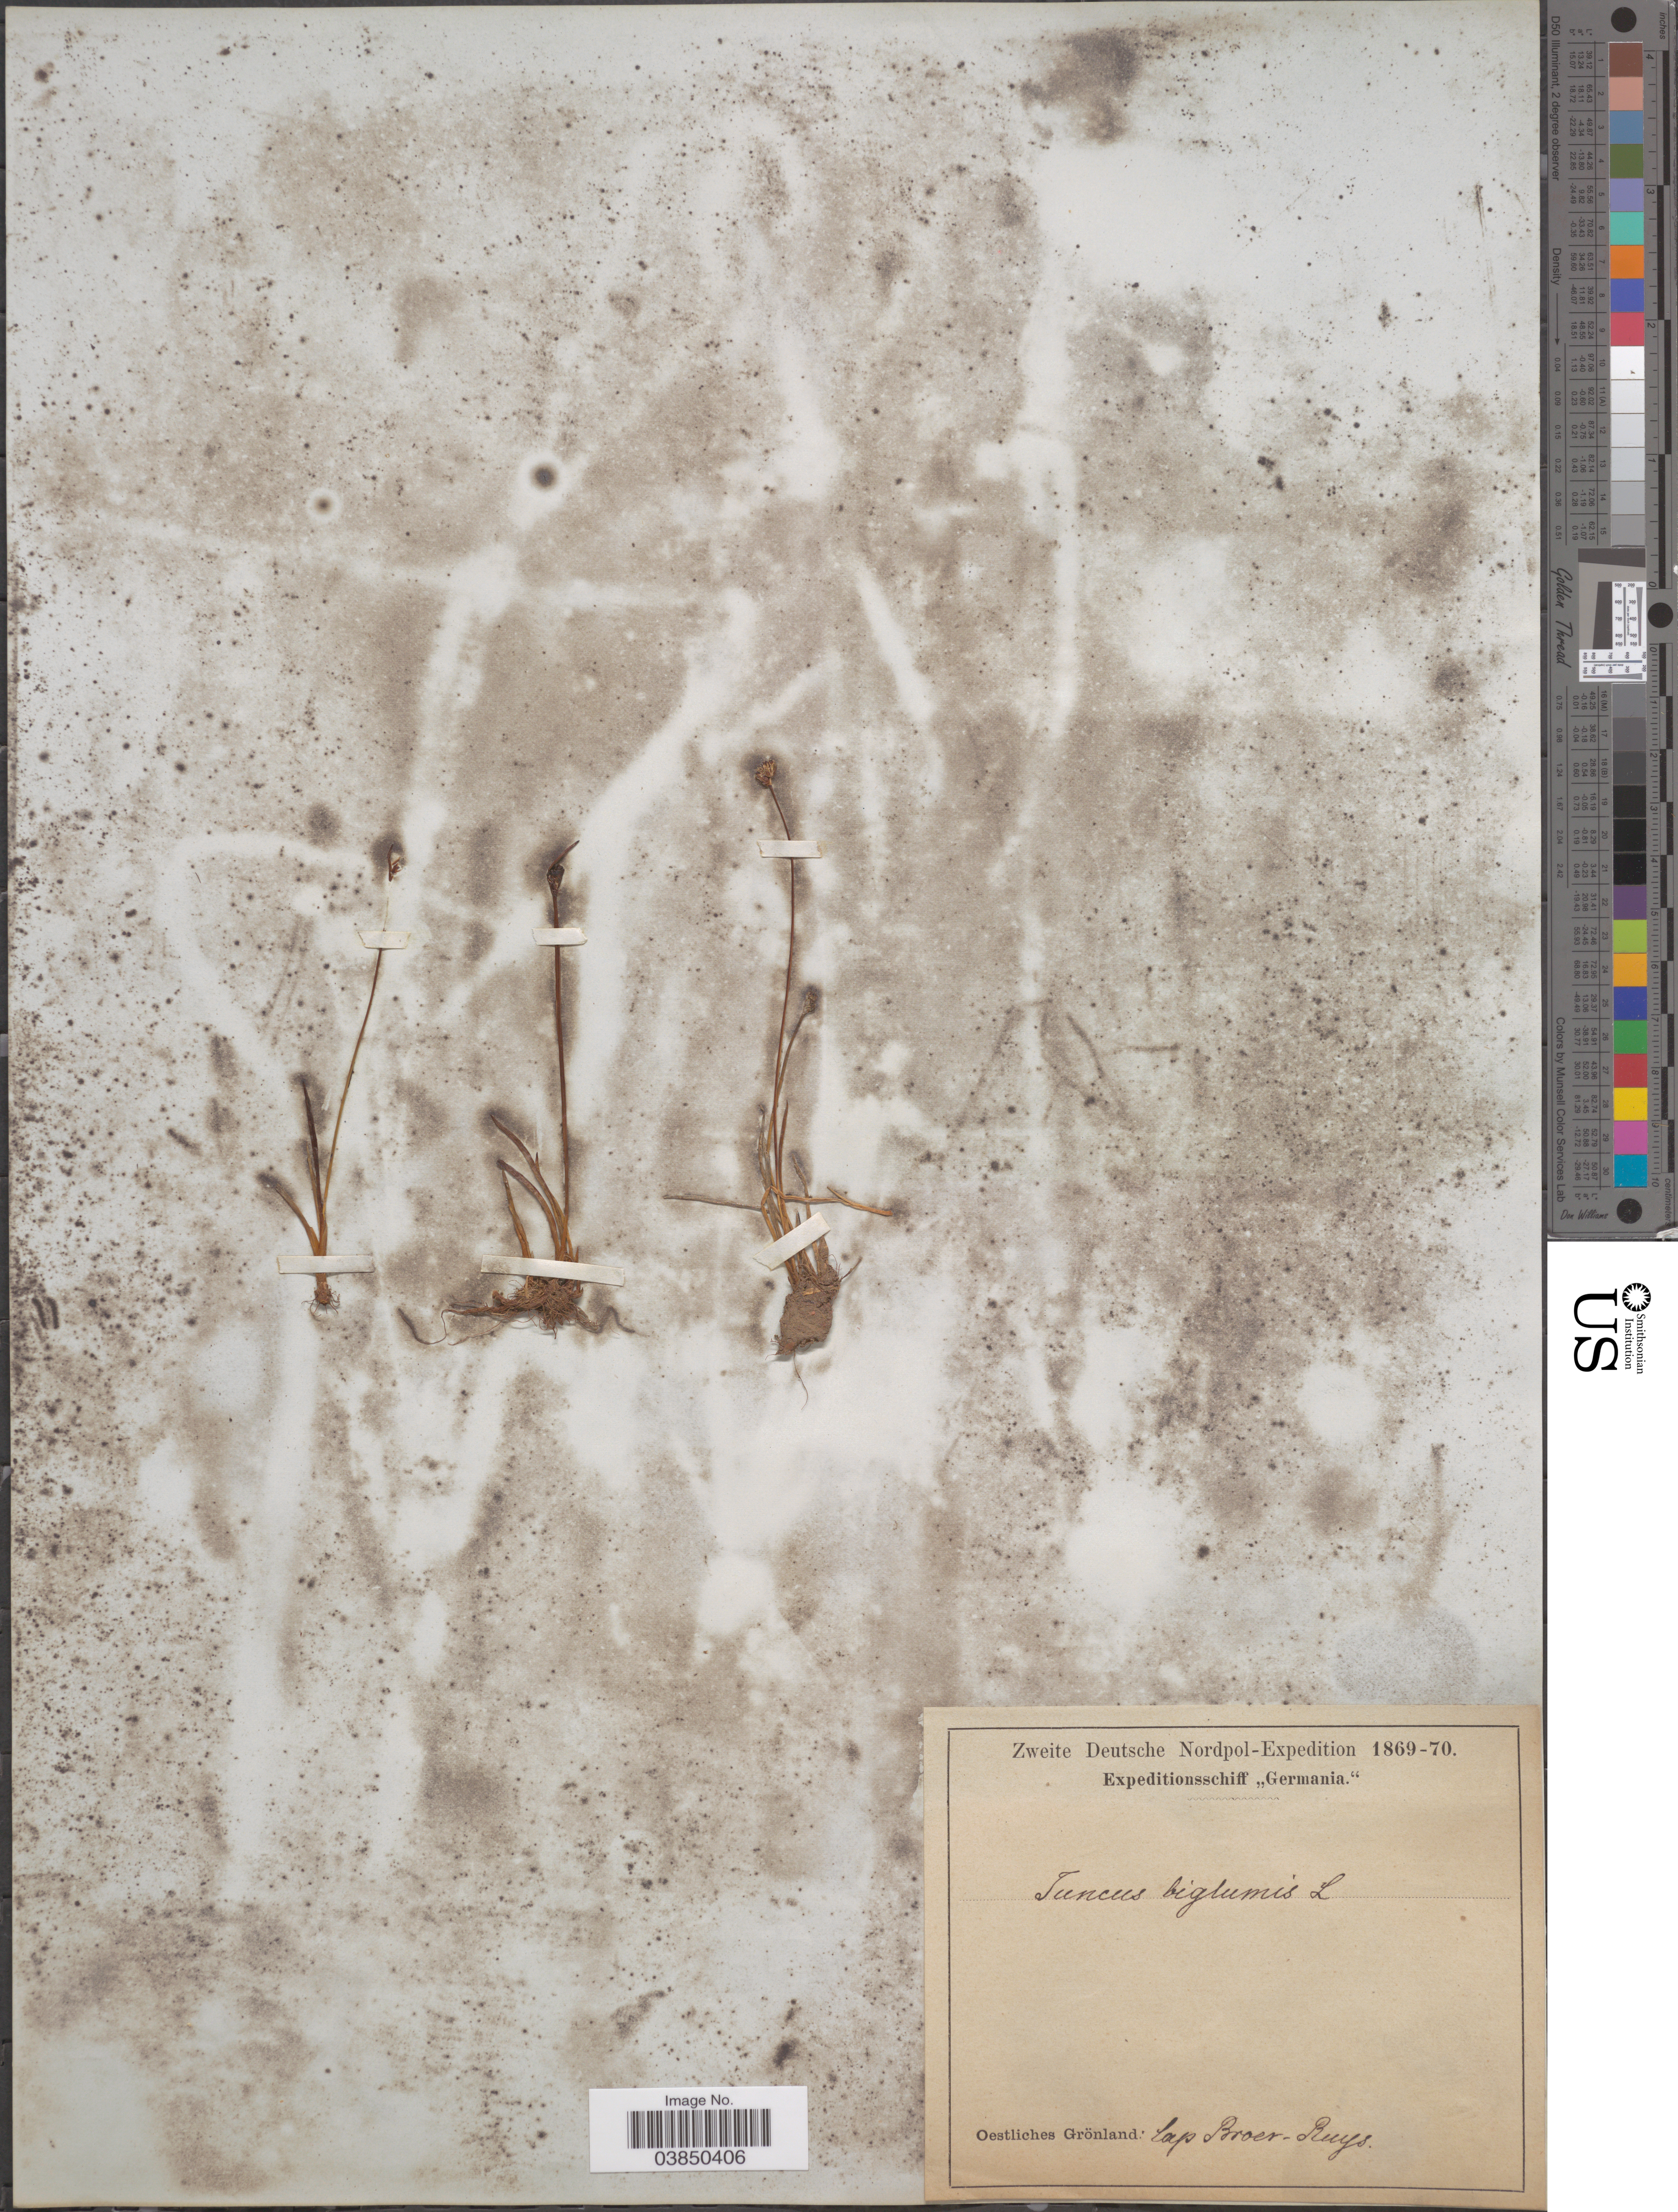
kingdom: Plantae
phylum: Tracheophyta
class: Liliopsida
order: Poales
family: Juncaceae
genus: Juncus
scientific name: Juncus biglumis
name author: L.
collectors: Zweite Deutsche Nordpol-Expedition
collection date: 1869/1870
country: Greenland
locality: Oestliches Grönland: kap Broer - Ruys.